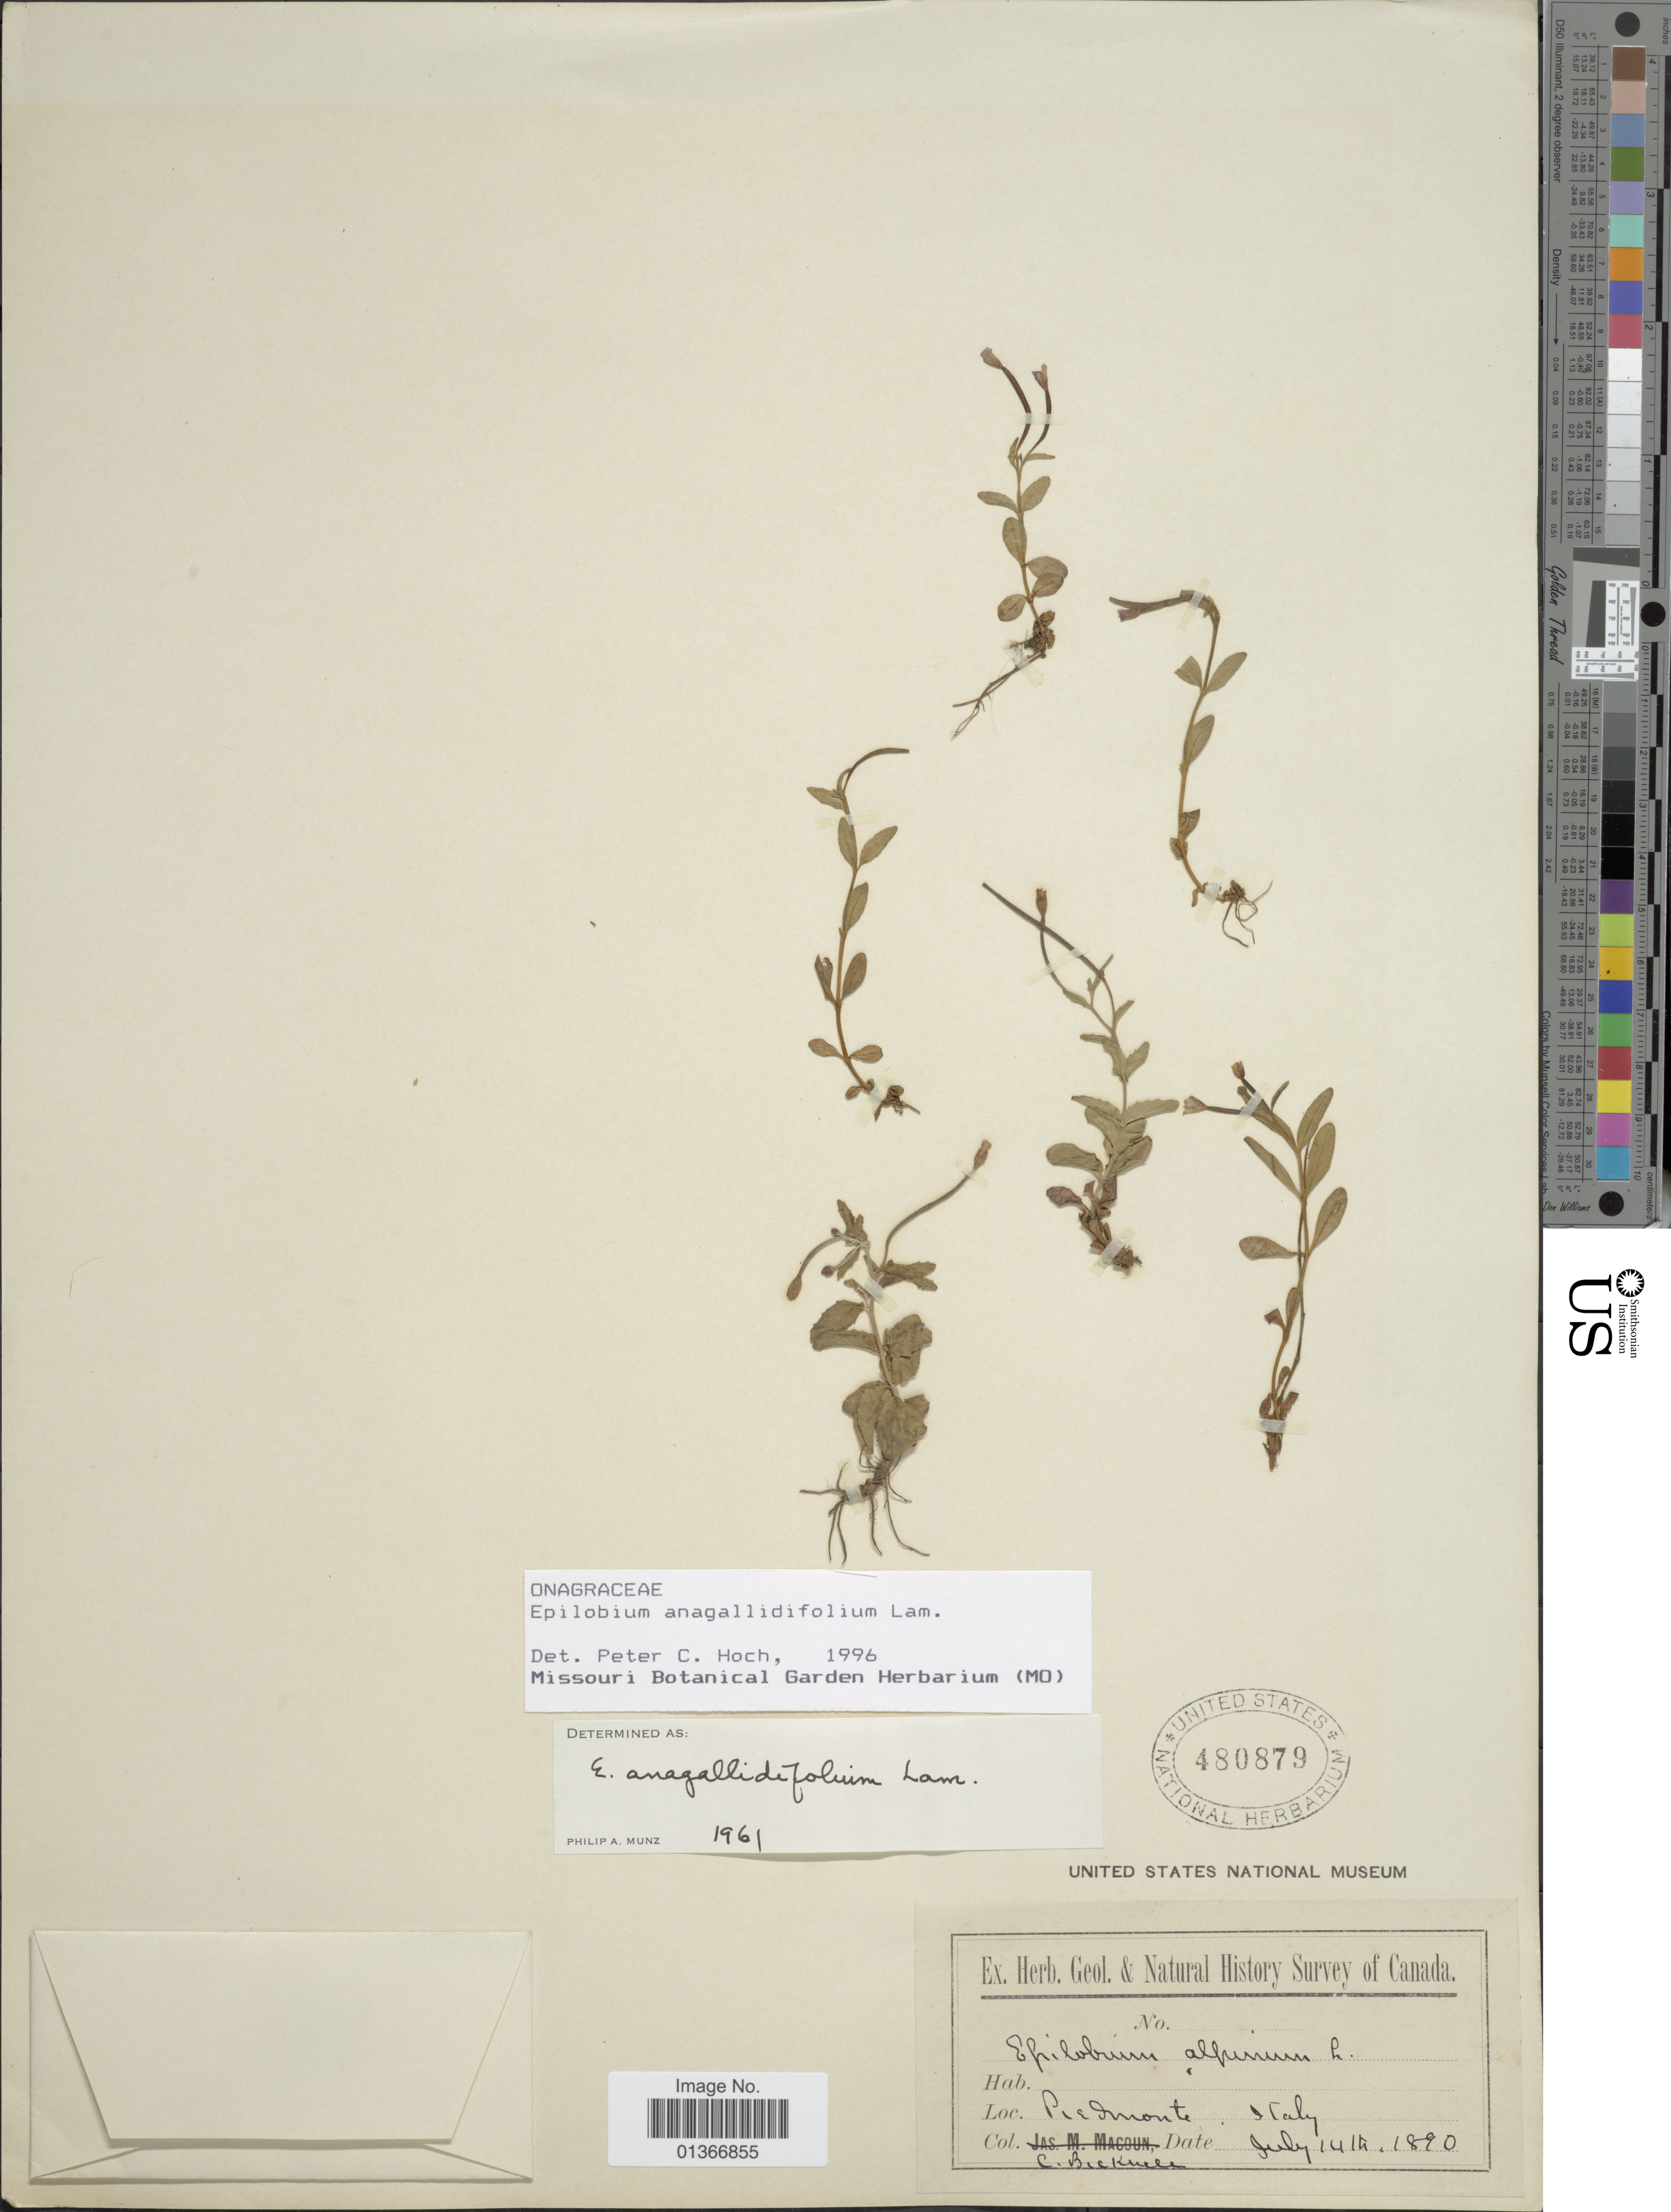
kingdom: Plantae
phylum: Tracheophyta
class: Magnoliopsida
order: Myrtales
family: Onagraceae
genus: Epilobium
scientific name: Epilobium anagallidifolium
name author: Lam.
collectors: C. Bicknell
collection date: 1890-07-14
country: Italy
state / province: Piedmont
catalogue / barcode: US 480879